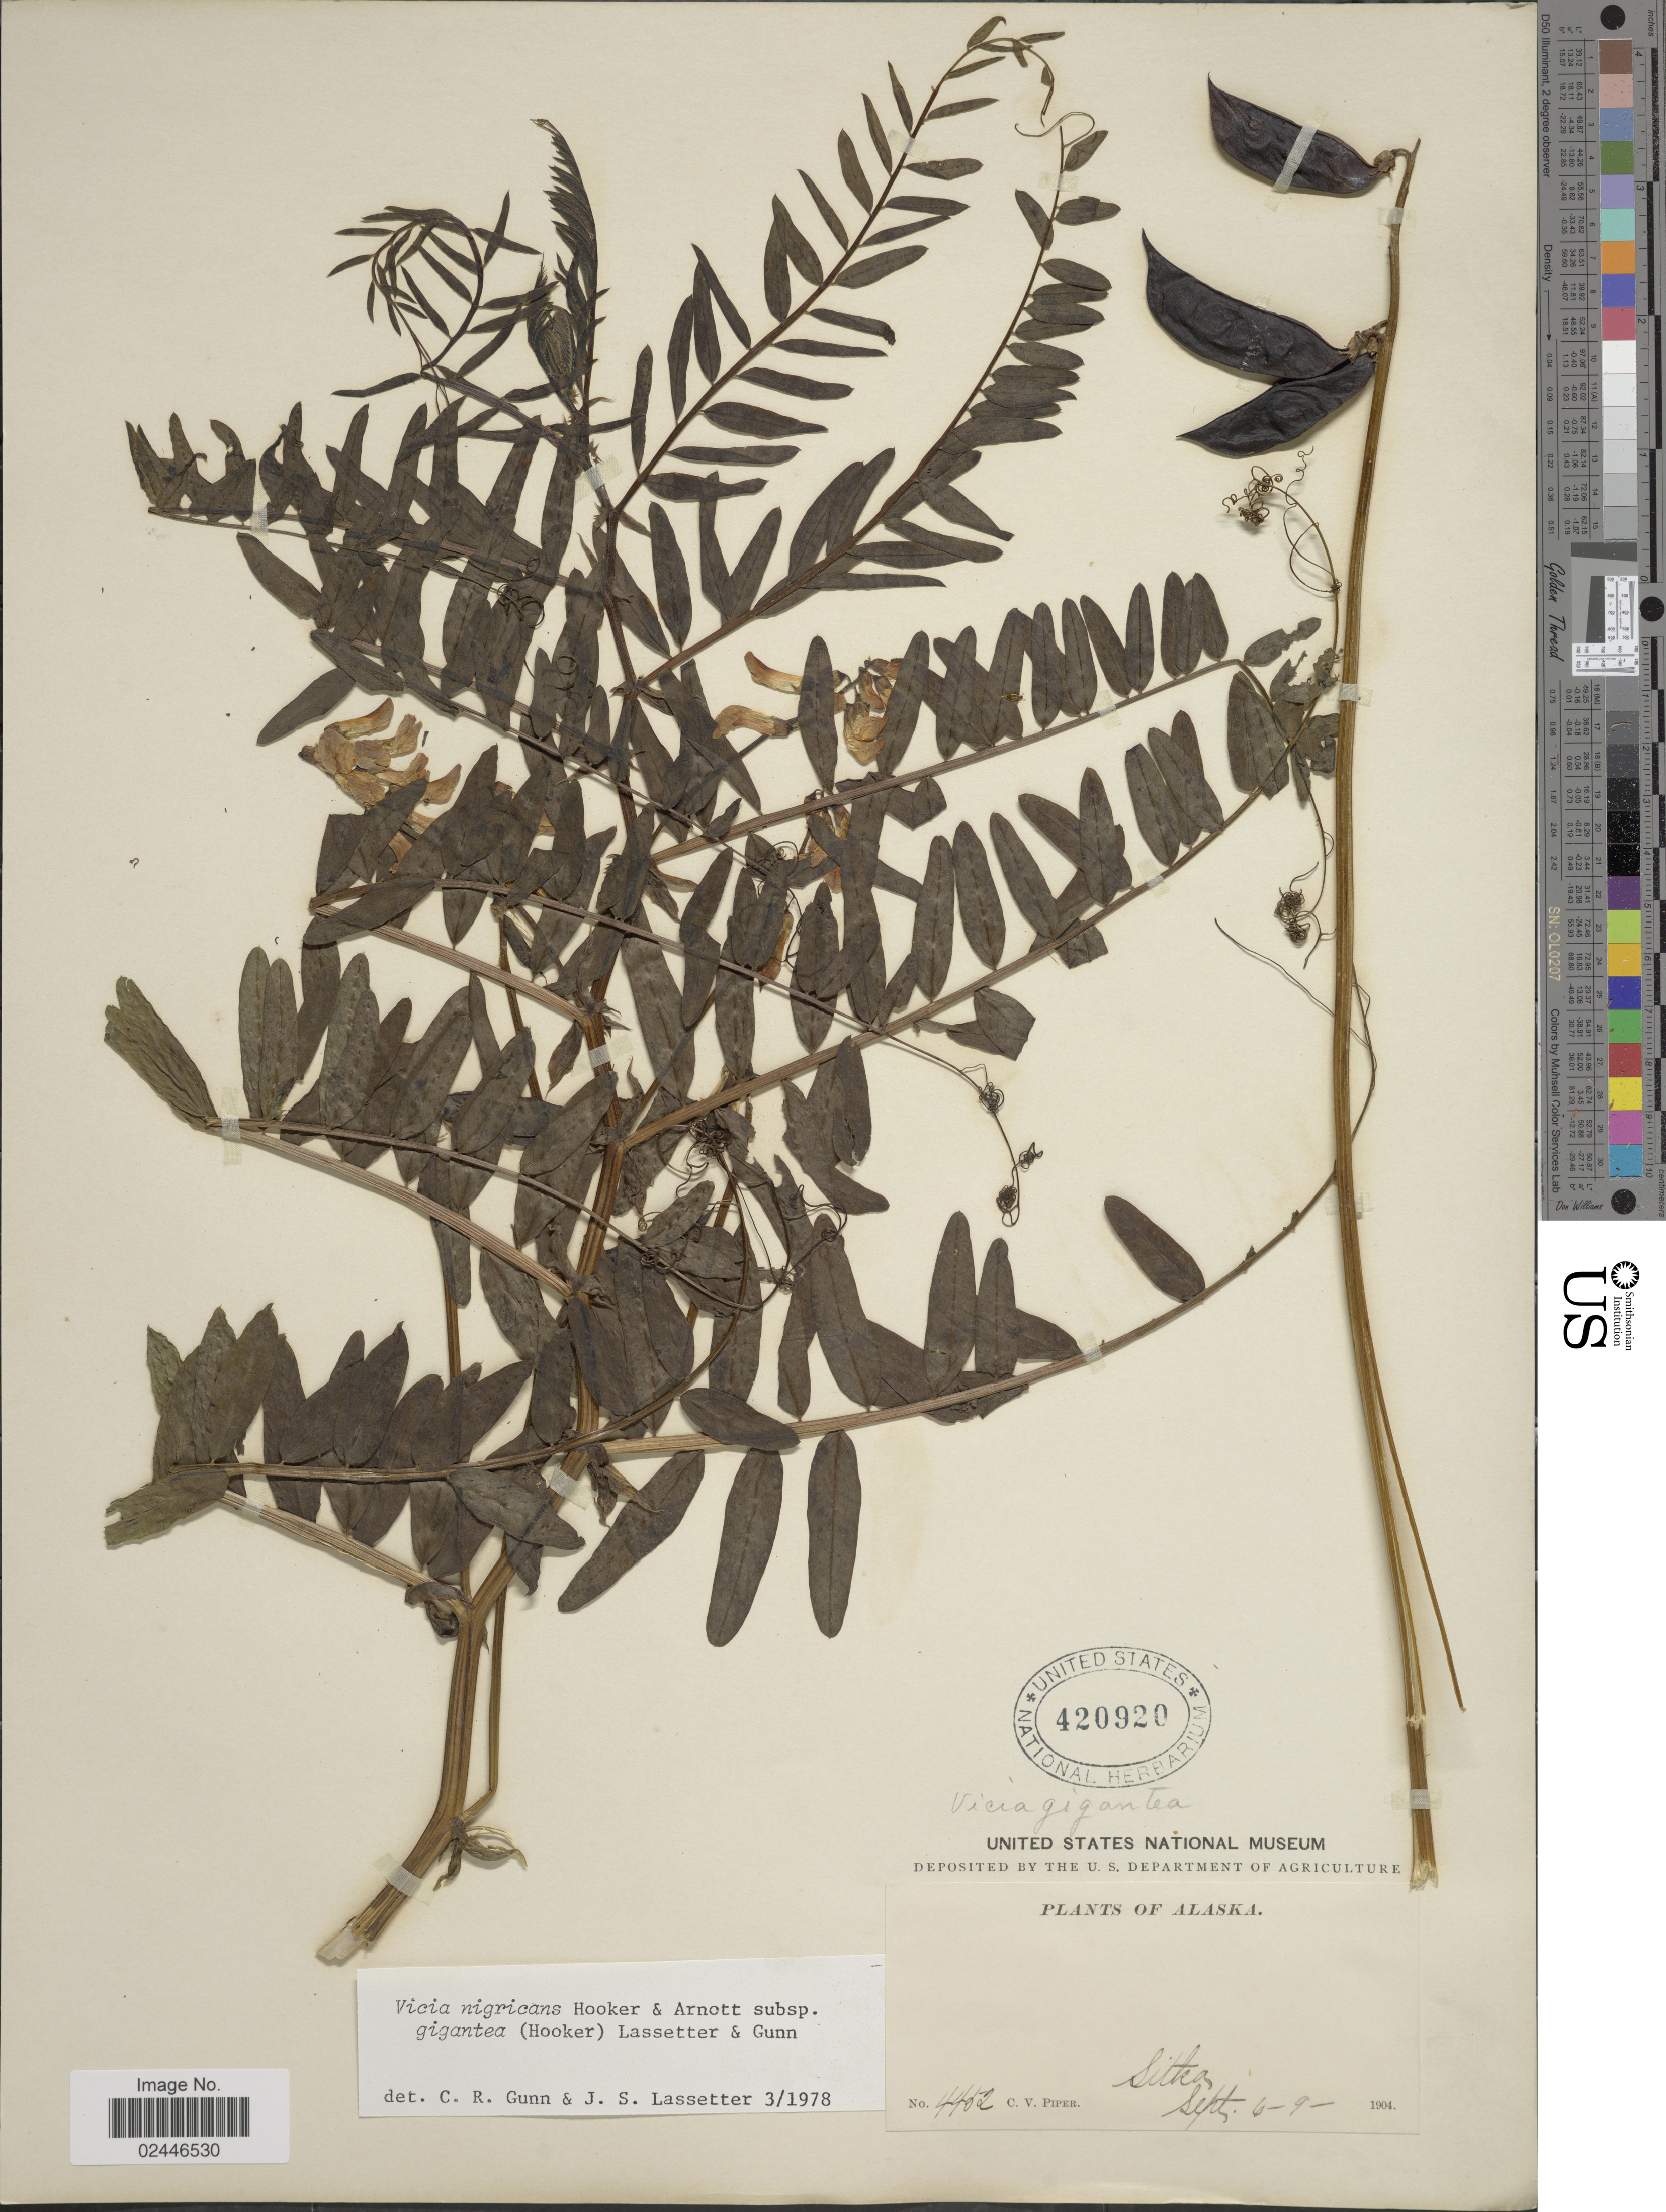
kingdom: Plantae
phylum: Tracheophyta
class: Magnoliopsida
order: Fabales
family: Fabaceae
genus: Vicia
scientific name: Vicia nigricans subsp. gigantea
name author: Hook. & Arn.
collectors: C. V. Piper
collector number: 4452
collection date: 1904-09-06/1904-09-09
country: United States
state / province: Alaska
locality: Sitka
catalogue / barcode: US 420920